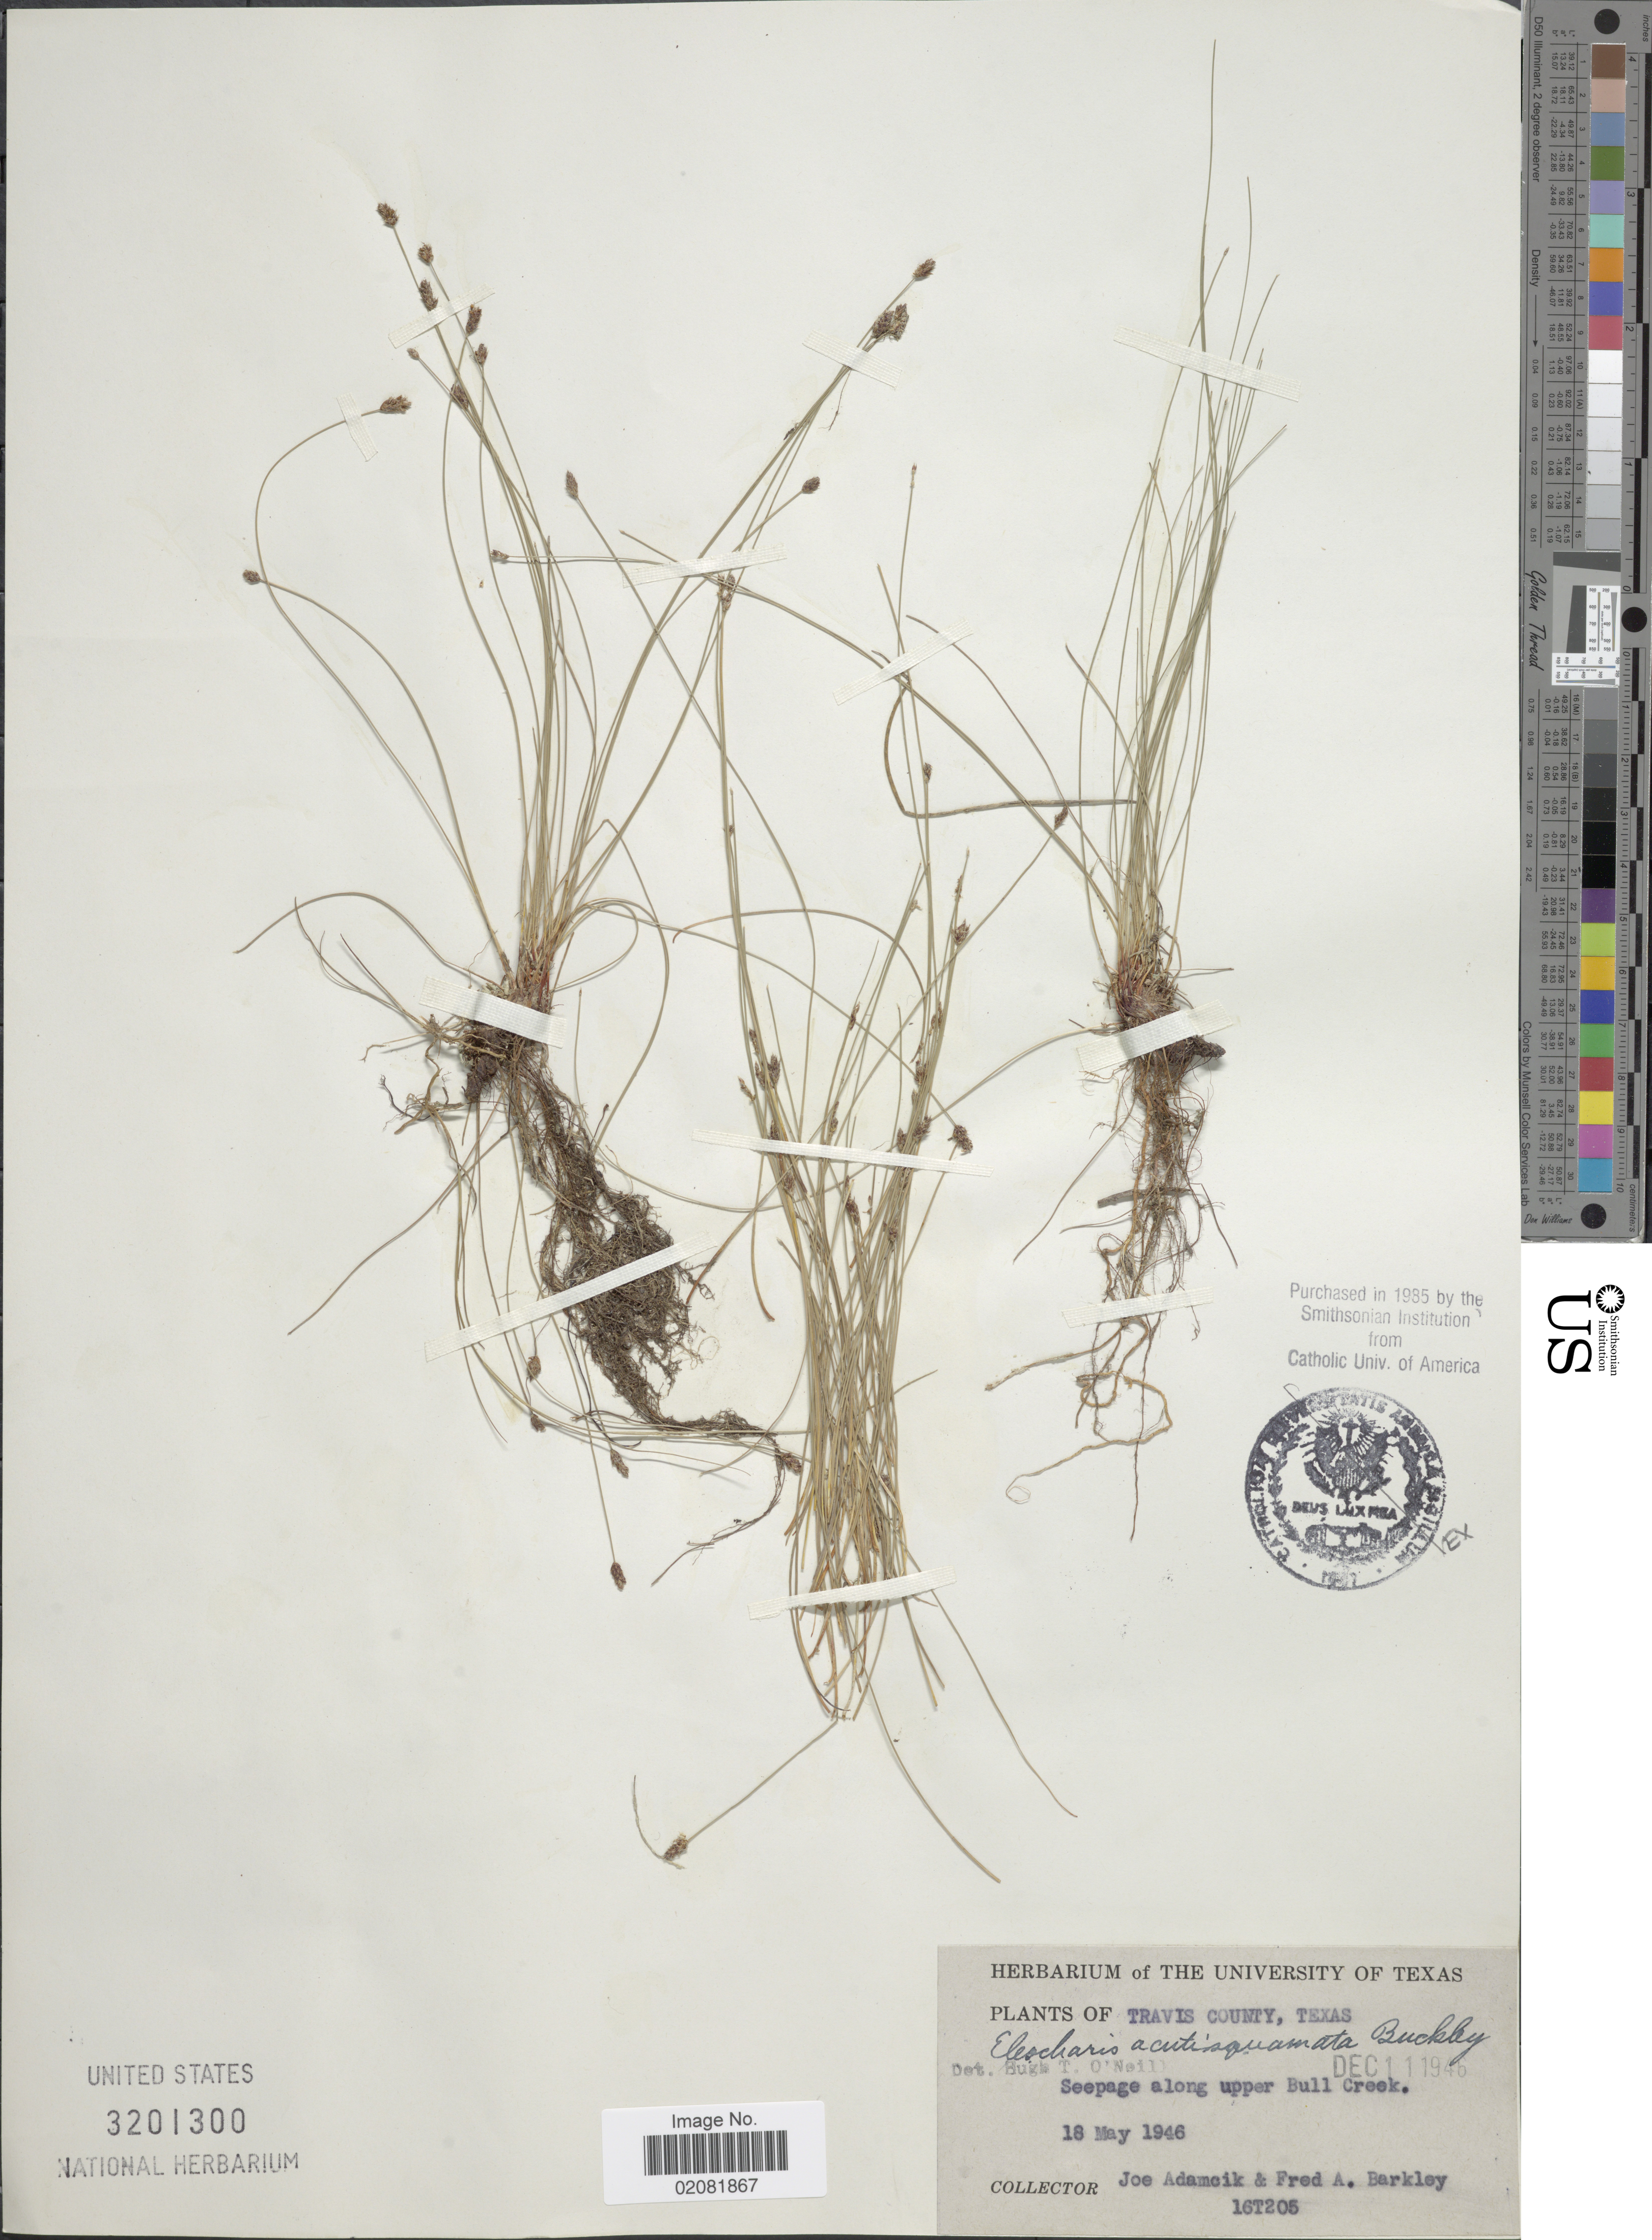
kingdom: Plantae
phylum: Tracheophyta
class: Liliopsida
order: Poales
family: Cyperaceae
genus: Eleocharis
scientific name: Eleocharis acutisquamata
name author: Buckley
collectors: J. Adamcik & F. A. Barkley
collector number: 16T205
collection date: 1946-05-18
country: United States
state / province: Texas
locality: Travis County, Seepage along upper Bull Creek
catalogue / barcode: US 3201300